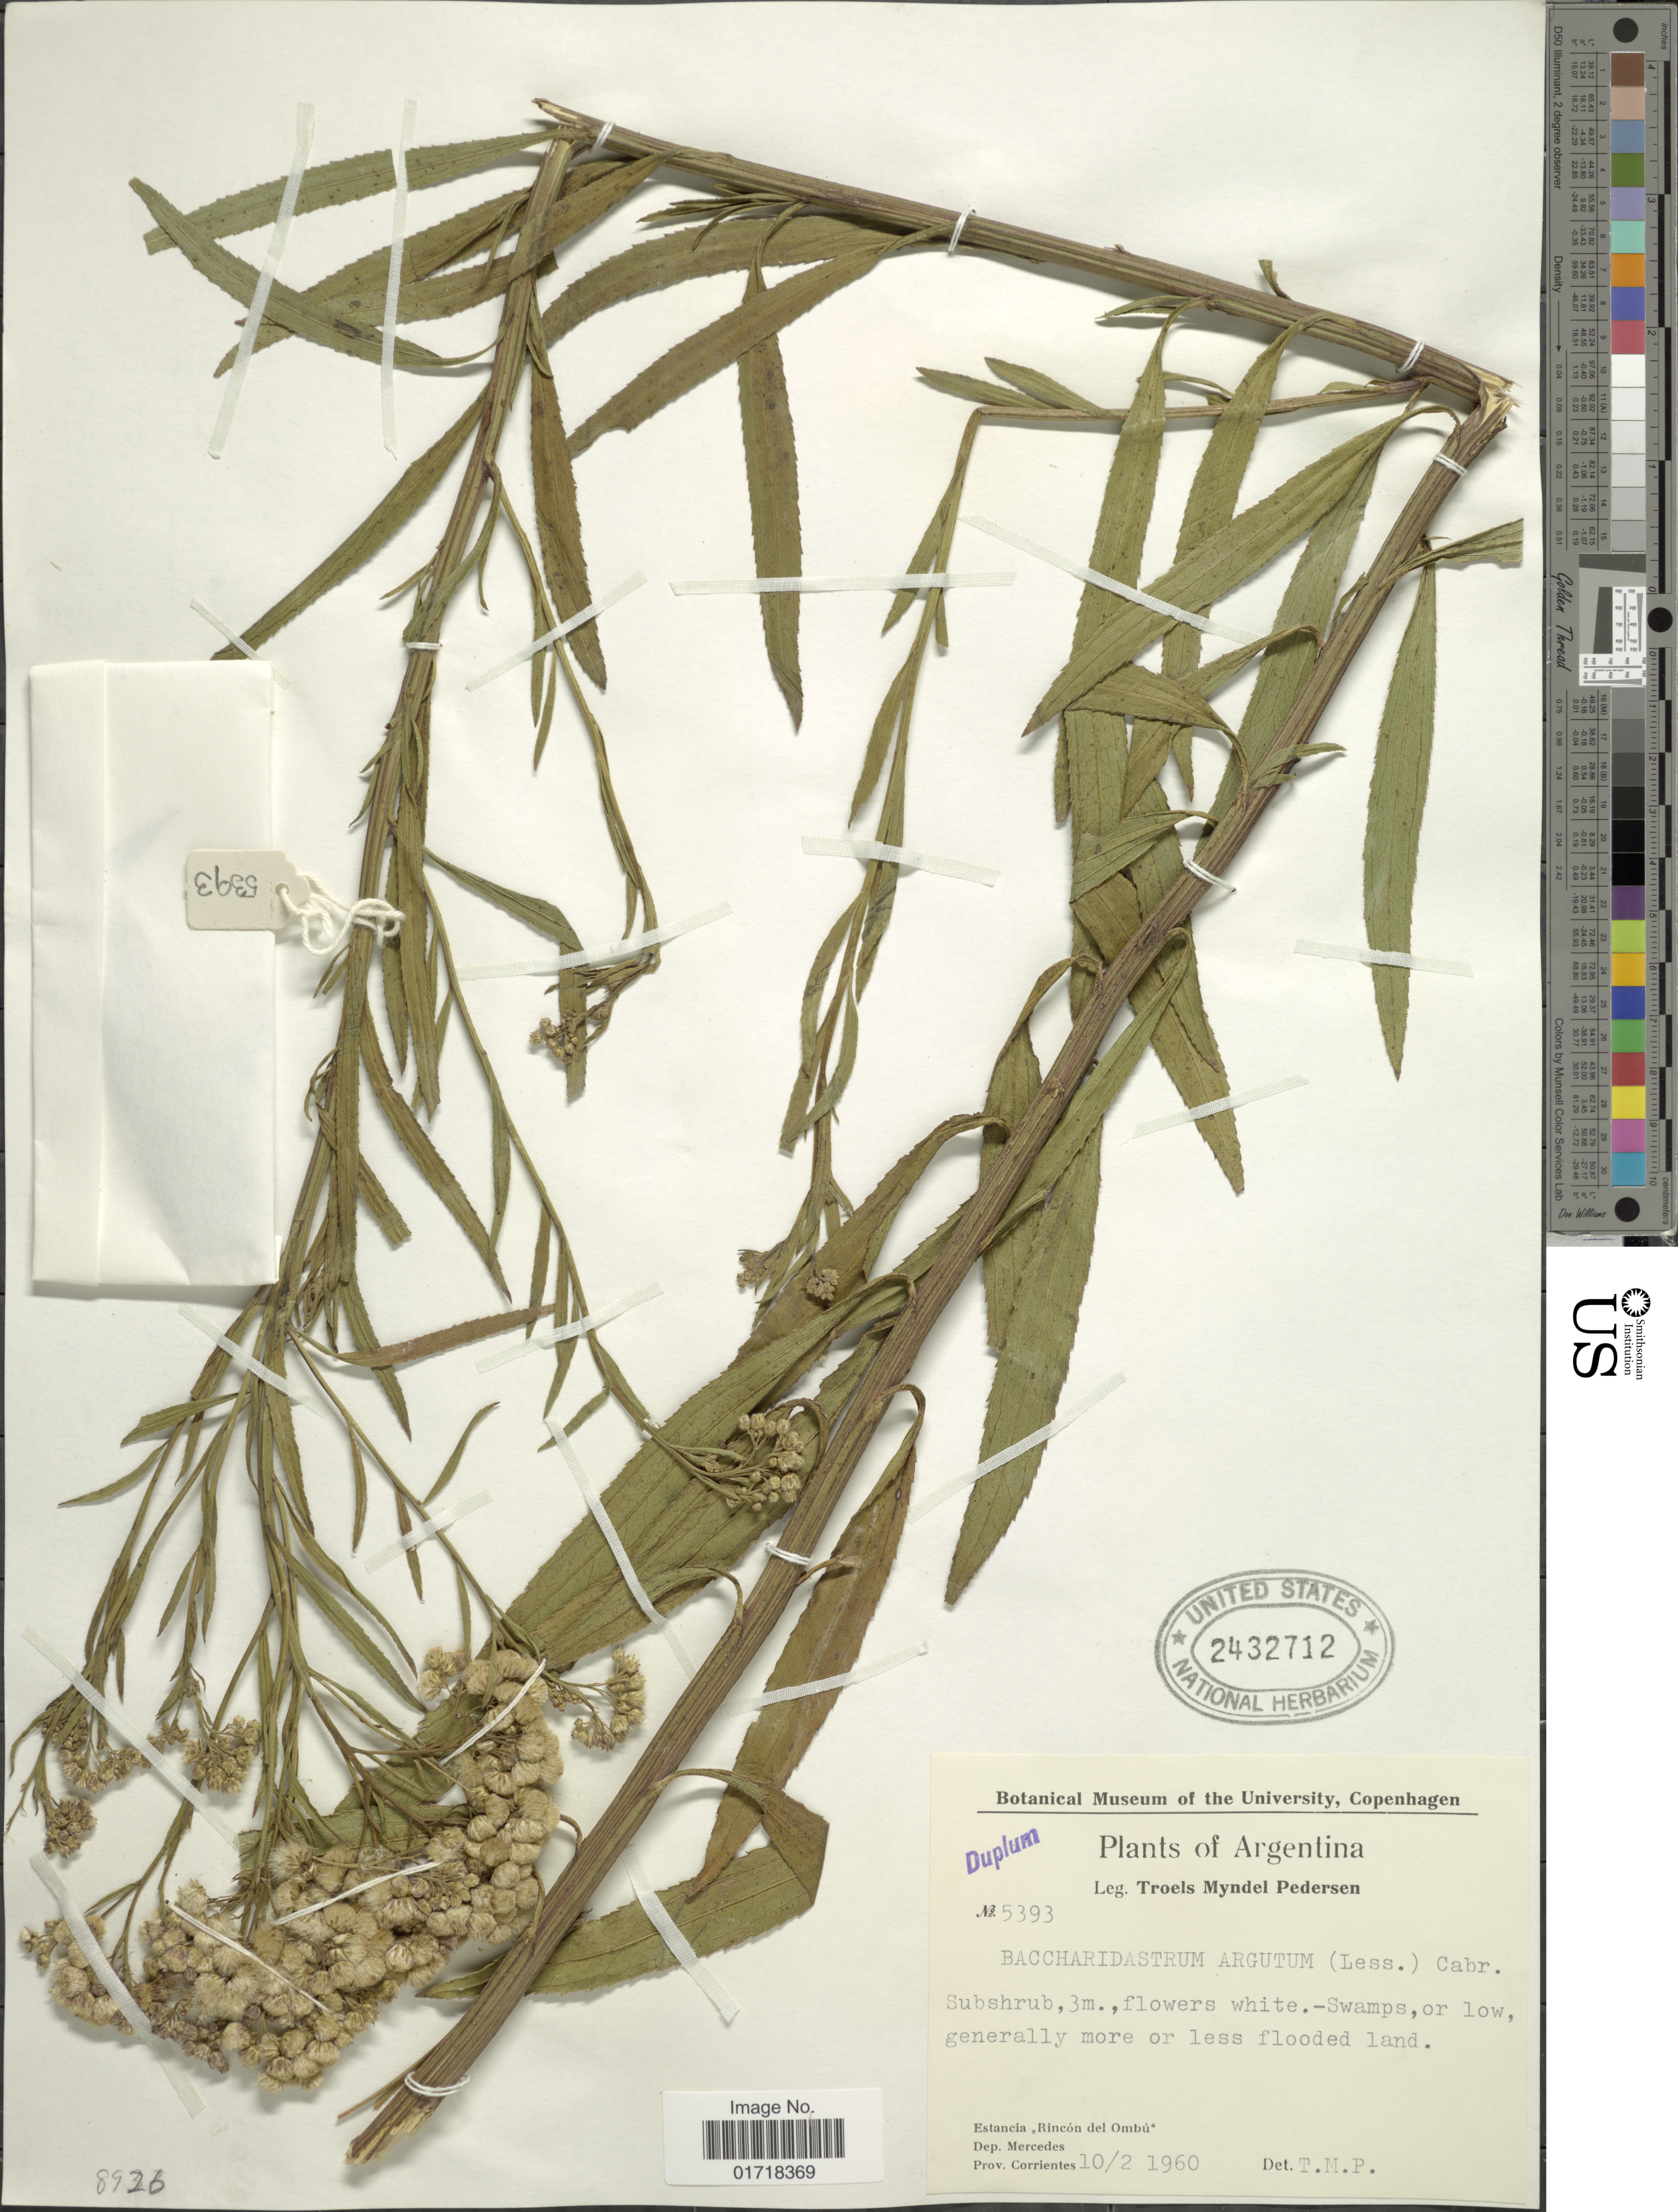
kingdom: Plantae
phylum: Tracheophyta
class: Magnoliopsida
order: Asterales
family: Asteraceae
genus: Baccharidastrum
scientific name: Baccharidastrum argutum var. argutum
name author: (Less.) Cabrera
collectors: T. Pederson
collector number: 5393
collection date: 1960-02-10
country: Argentina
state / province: Corrientes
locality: Estancia "Rincon del Ombu" , Dep. Mercedes, Prov. Corrientes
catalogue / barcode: US 2432712